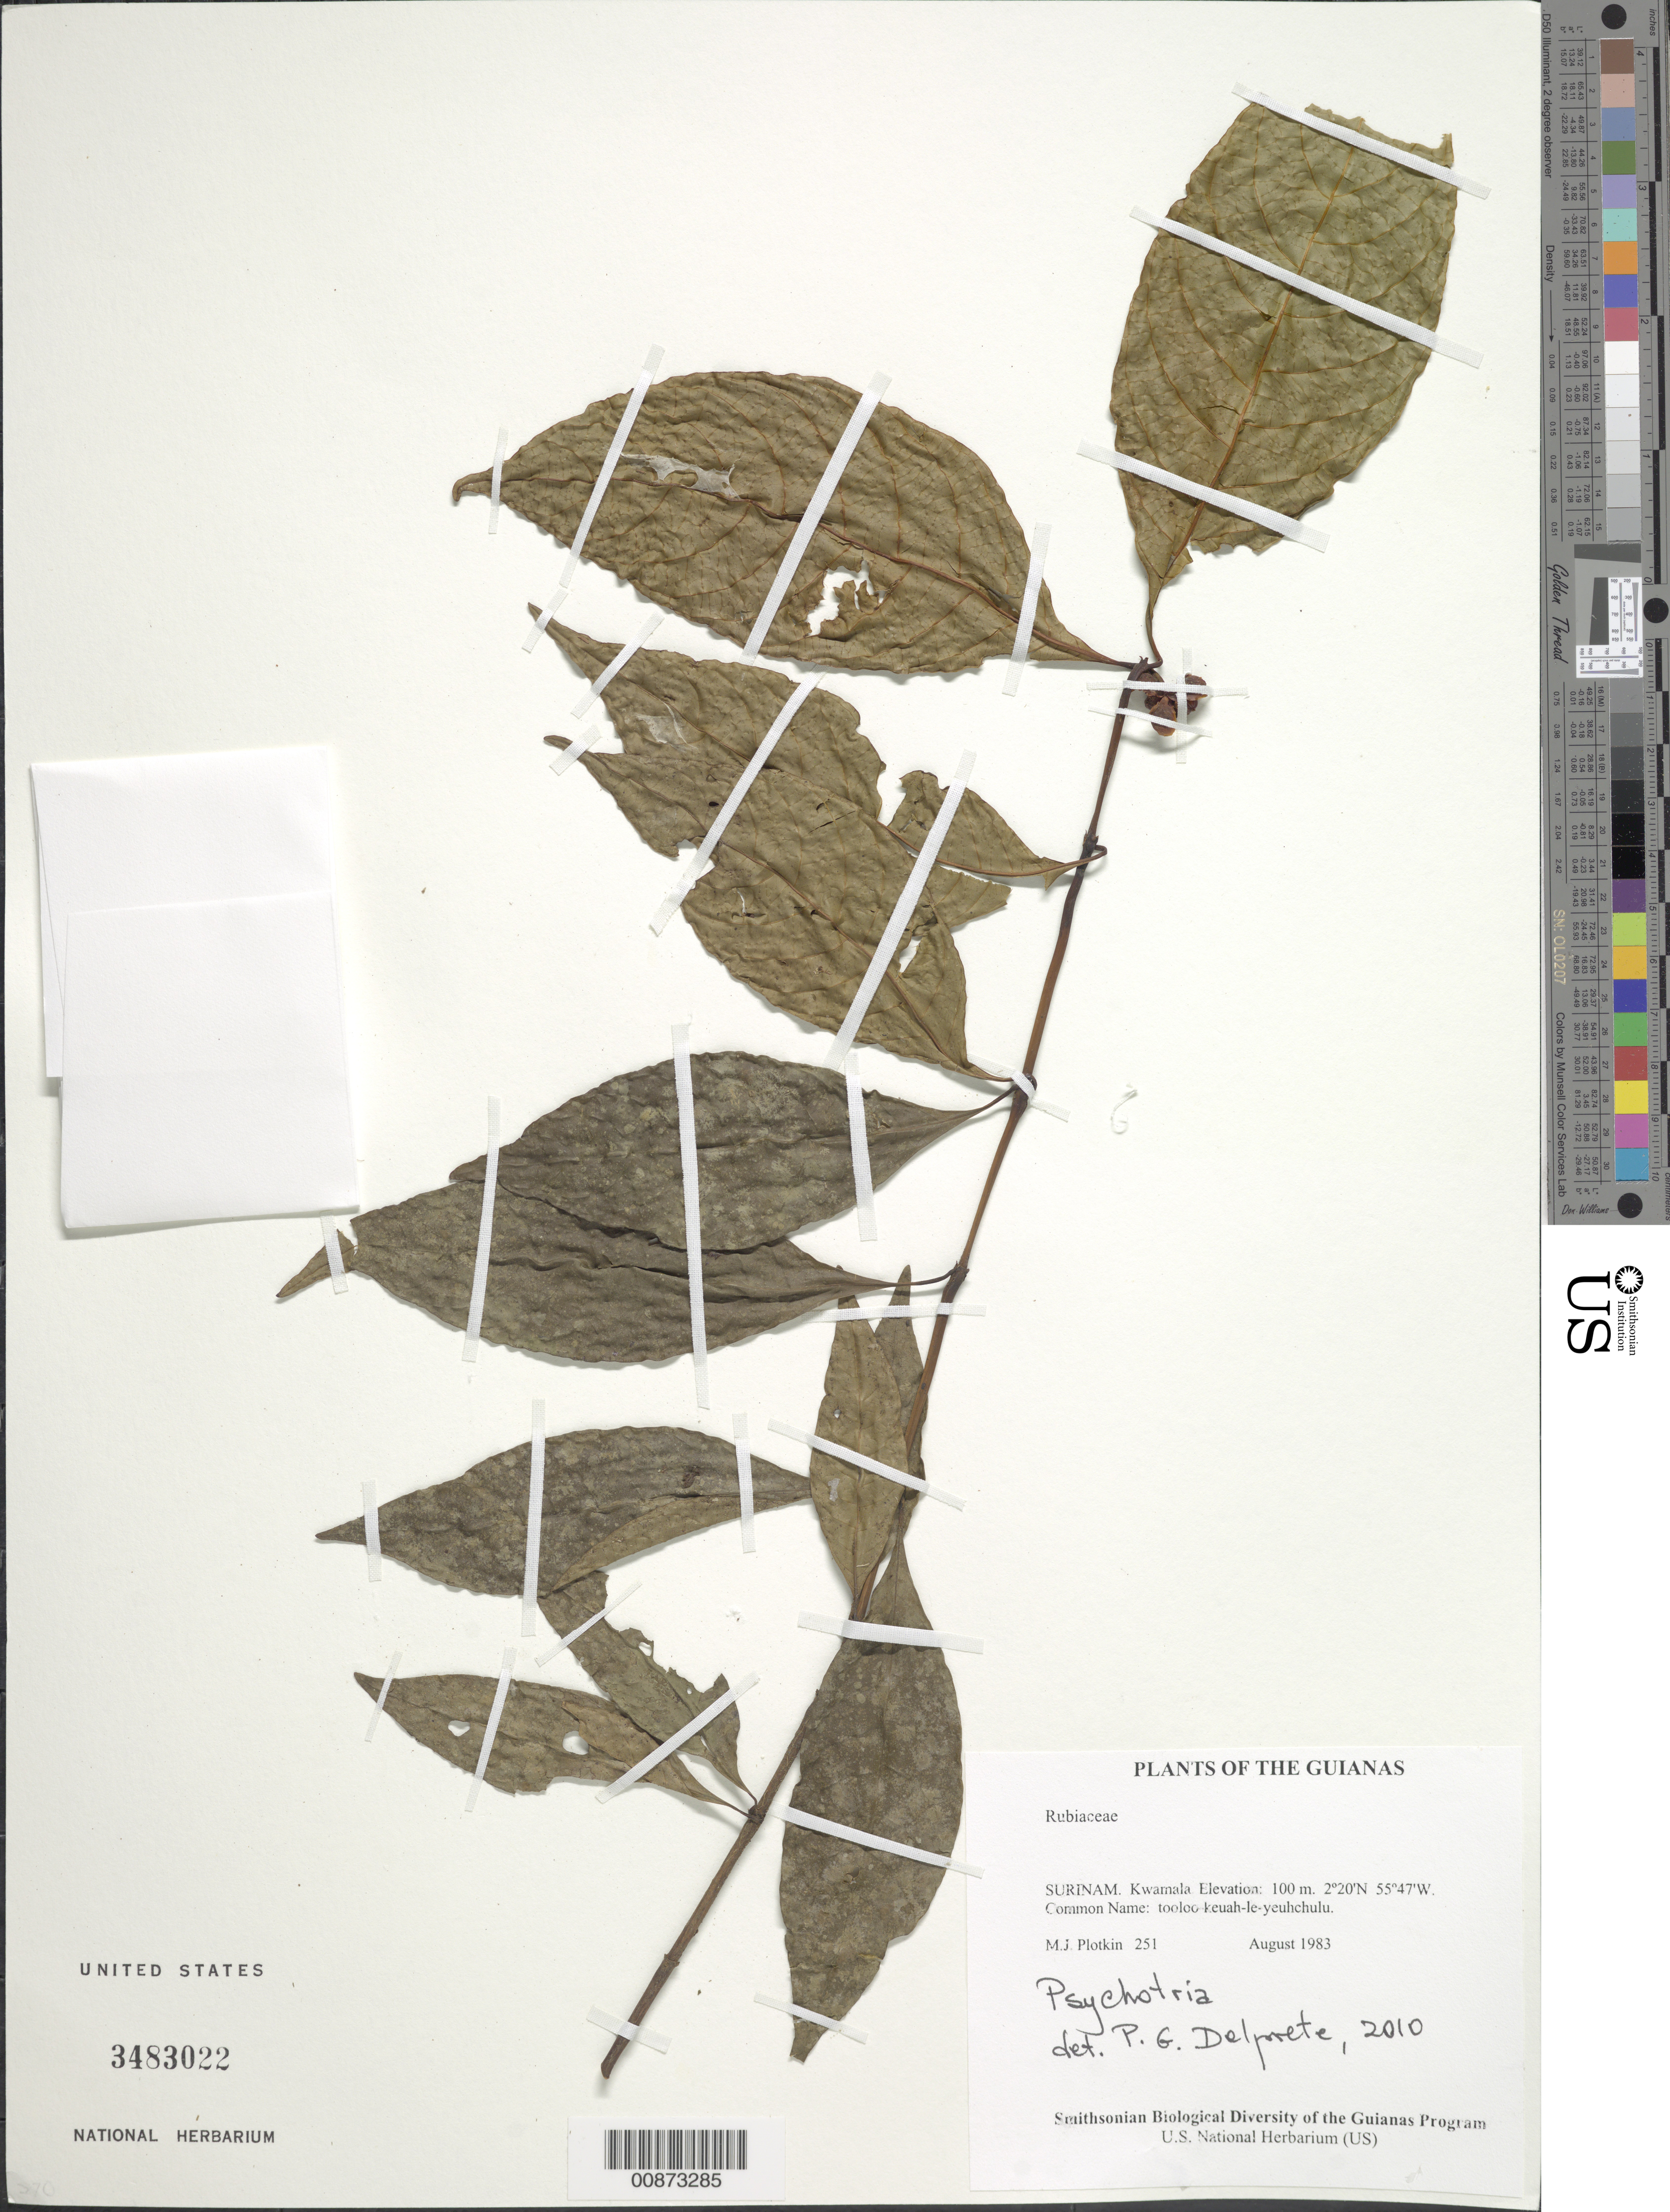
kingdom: Plantae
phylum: Tracheophyta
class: Magnoliopsida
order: Gentianales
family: Rubiaceae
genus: Psychotria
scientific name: Psychotria sp.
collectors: M. Plotkin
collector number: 251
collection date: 1983-08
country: Suriname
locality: Guianas. Surinam. Kwamala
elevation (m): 100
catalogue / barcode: US 3483022